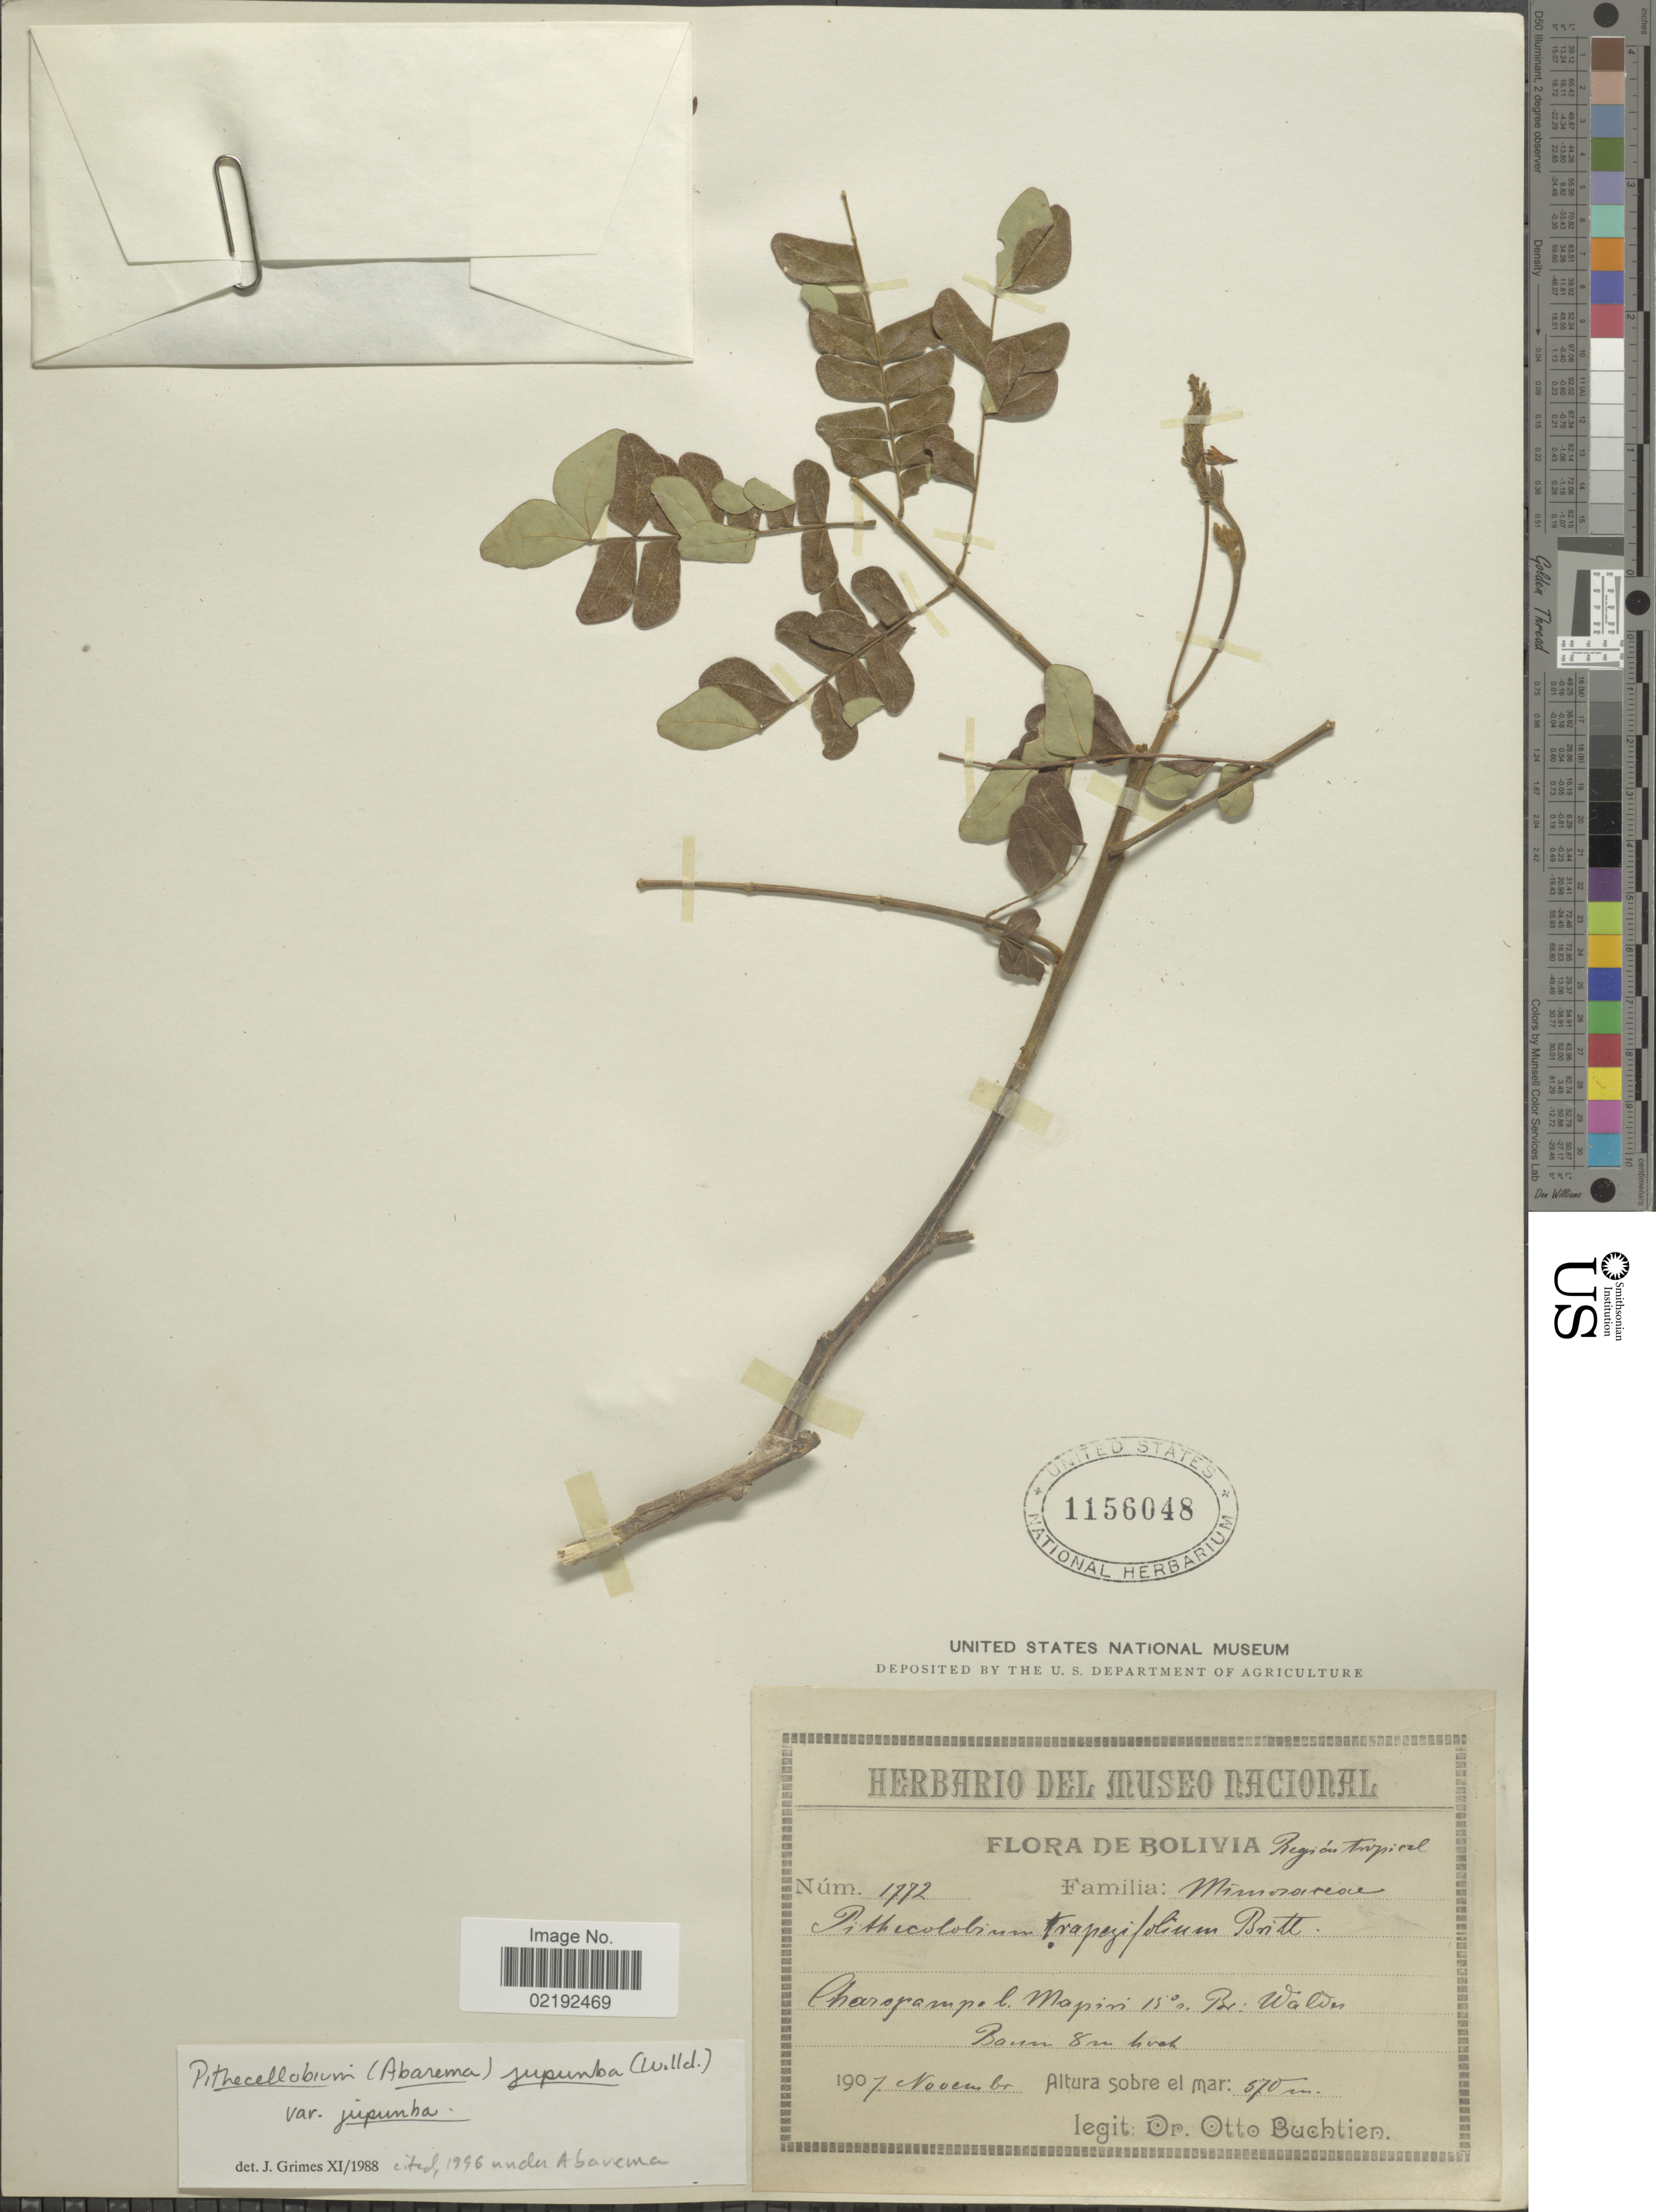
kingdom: Plantae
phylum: Tracheophyta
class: Magnoliopsida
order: Fabales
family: Fabaceae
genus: Abarema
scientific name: Abarema jupunba var. jupunba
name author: (Willd.) Britton & Killip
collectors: O. Buchtien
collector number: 1772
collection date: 1907-11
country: Bolivia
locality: Charopampa l. Mapiri 15° s. Br.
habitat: Wälder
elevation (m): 570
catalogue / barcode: US 1156048